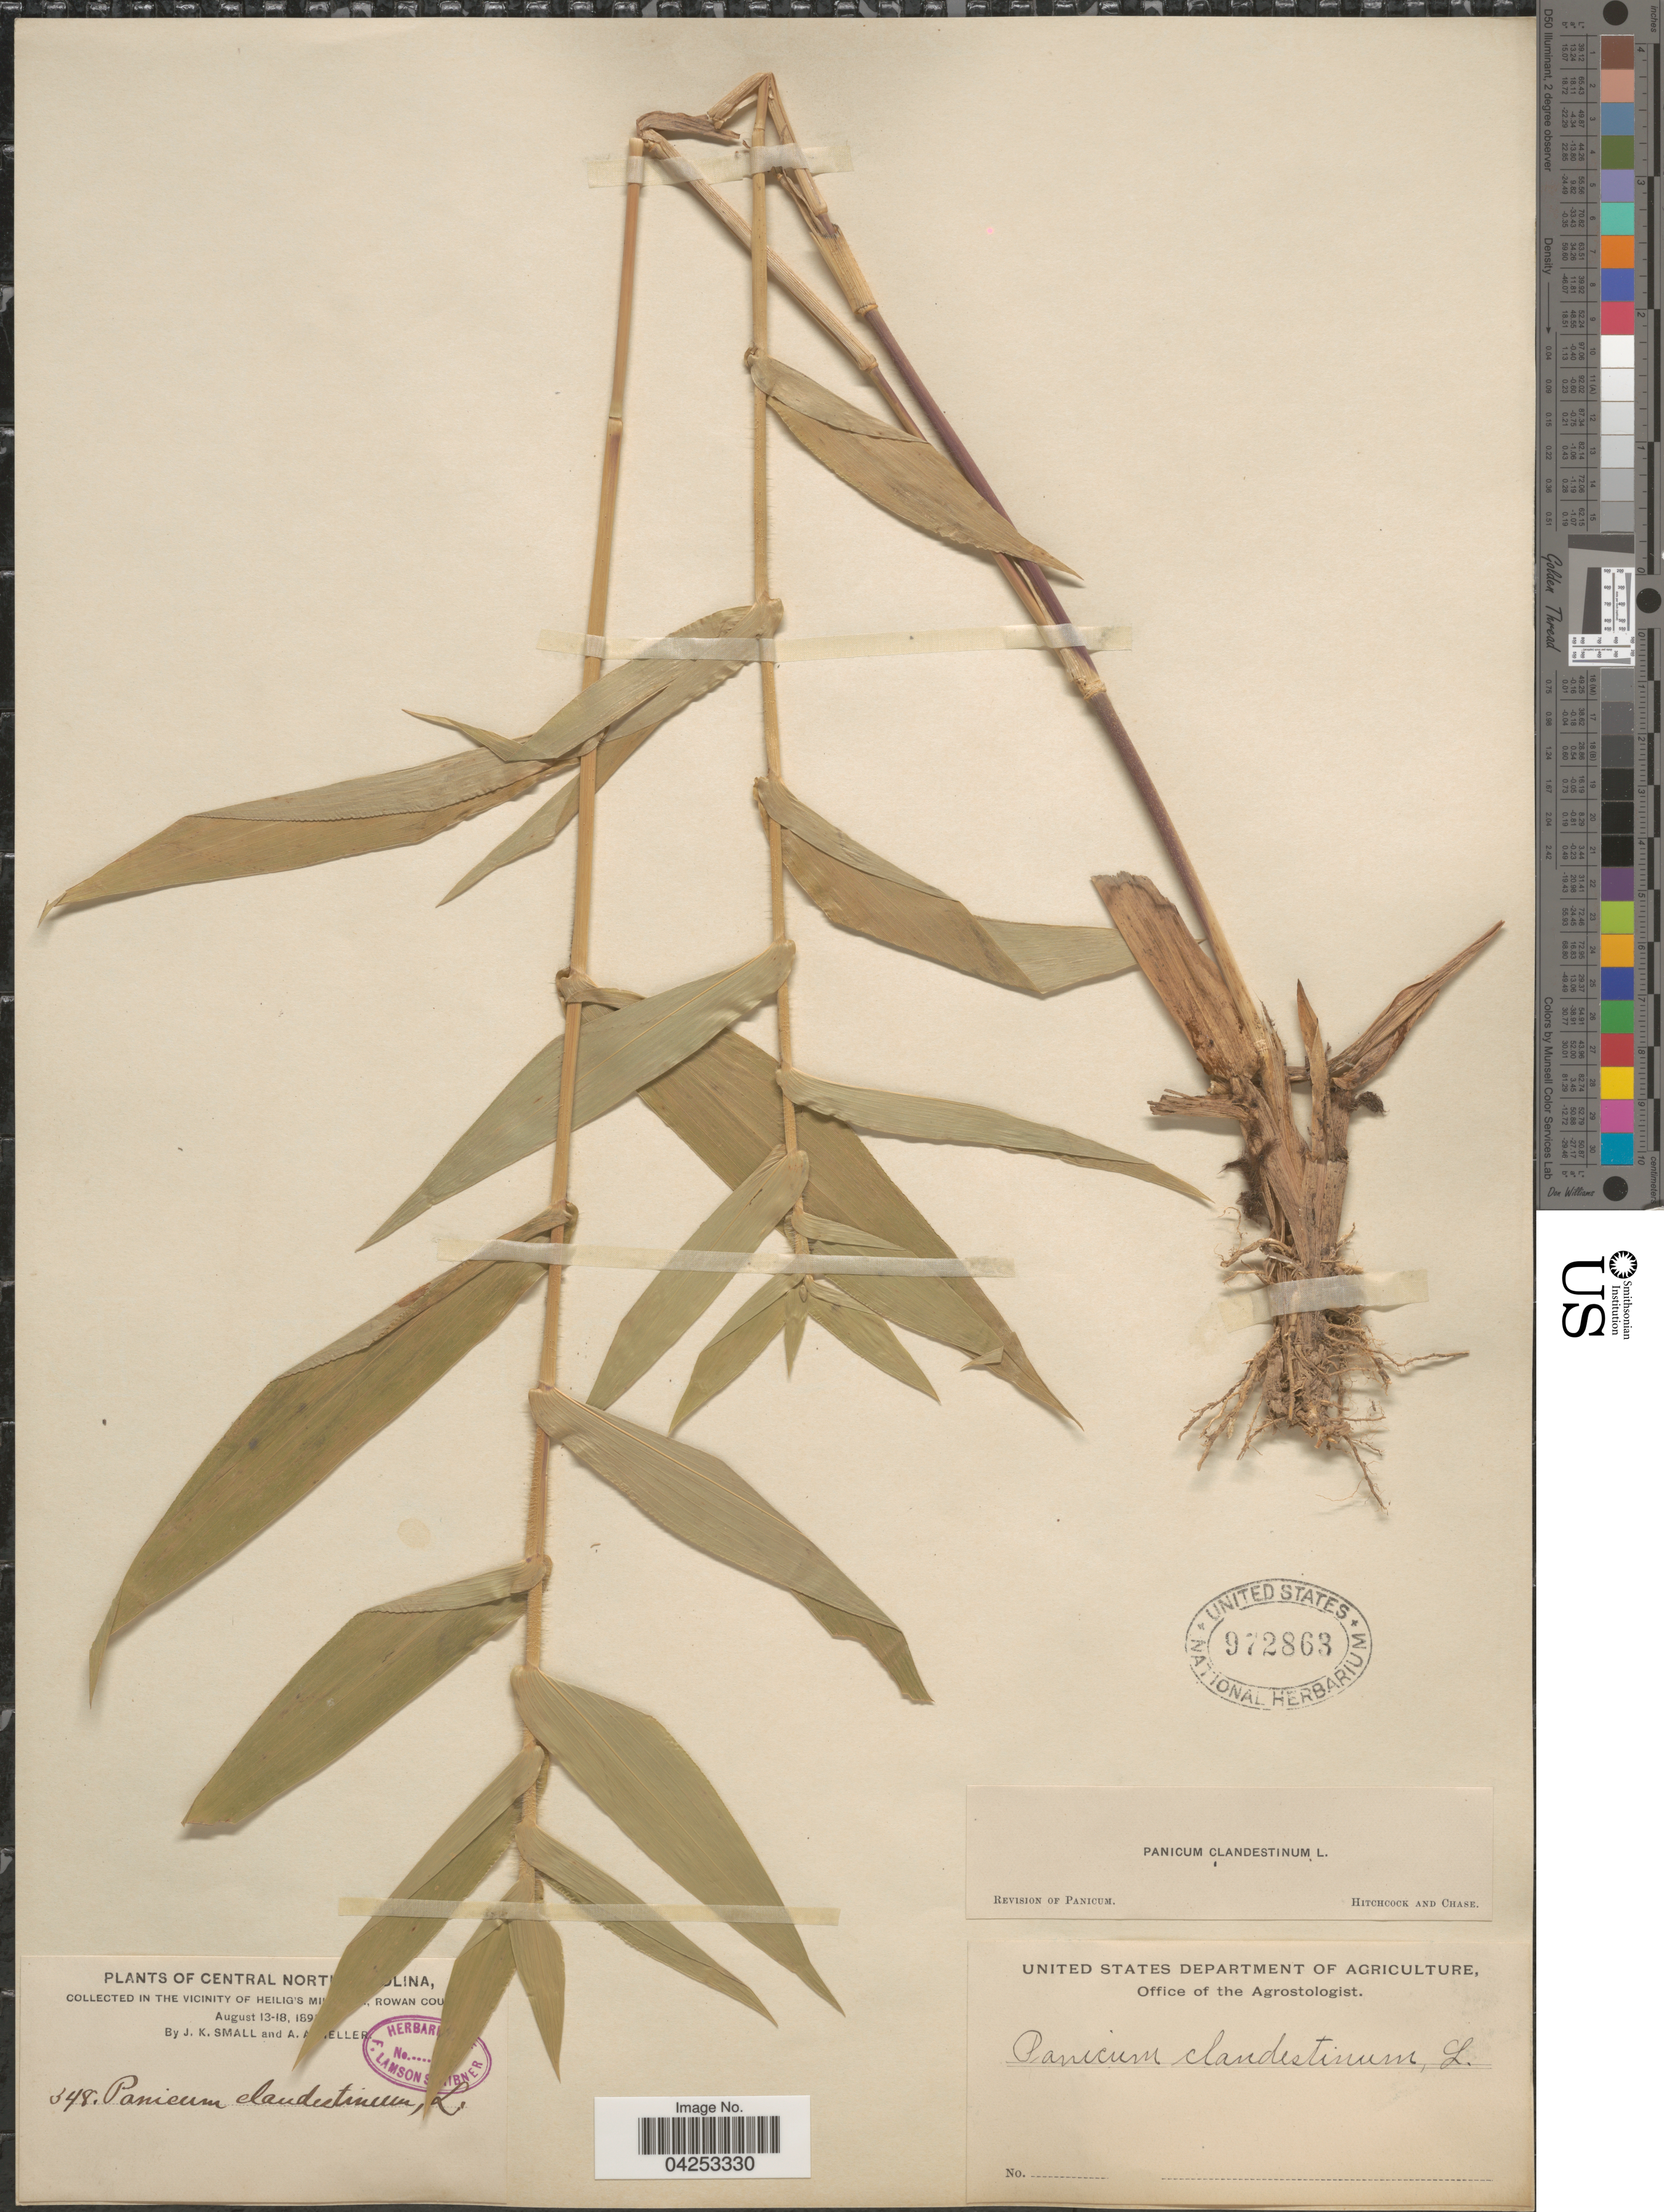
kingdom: Plantae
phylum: Tracheophyta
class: Liliopsida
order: Poales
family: Poaceae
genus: Dichanthelium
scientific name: Dichanthelium clandestinum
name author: (L.) Gould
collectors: J. K. Small & A. A. Heller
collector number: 348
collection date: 1891-08-13/1891-08-18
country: United States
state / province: North Carolina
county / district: Rowan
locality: In the Vicinity of Heilig's Mill P.O.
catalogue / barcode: US 972863